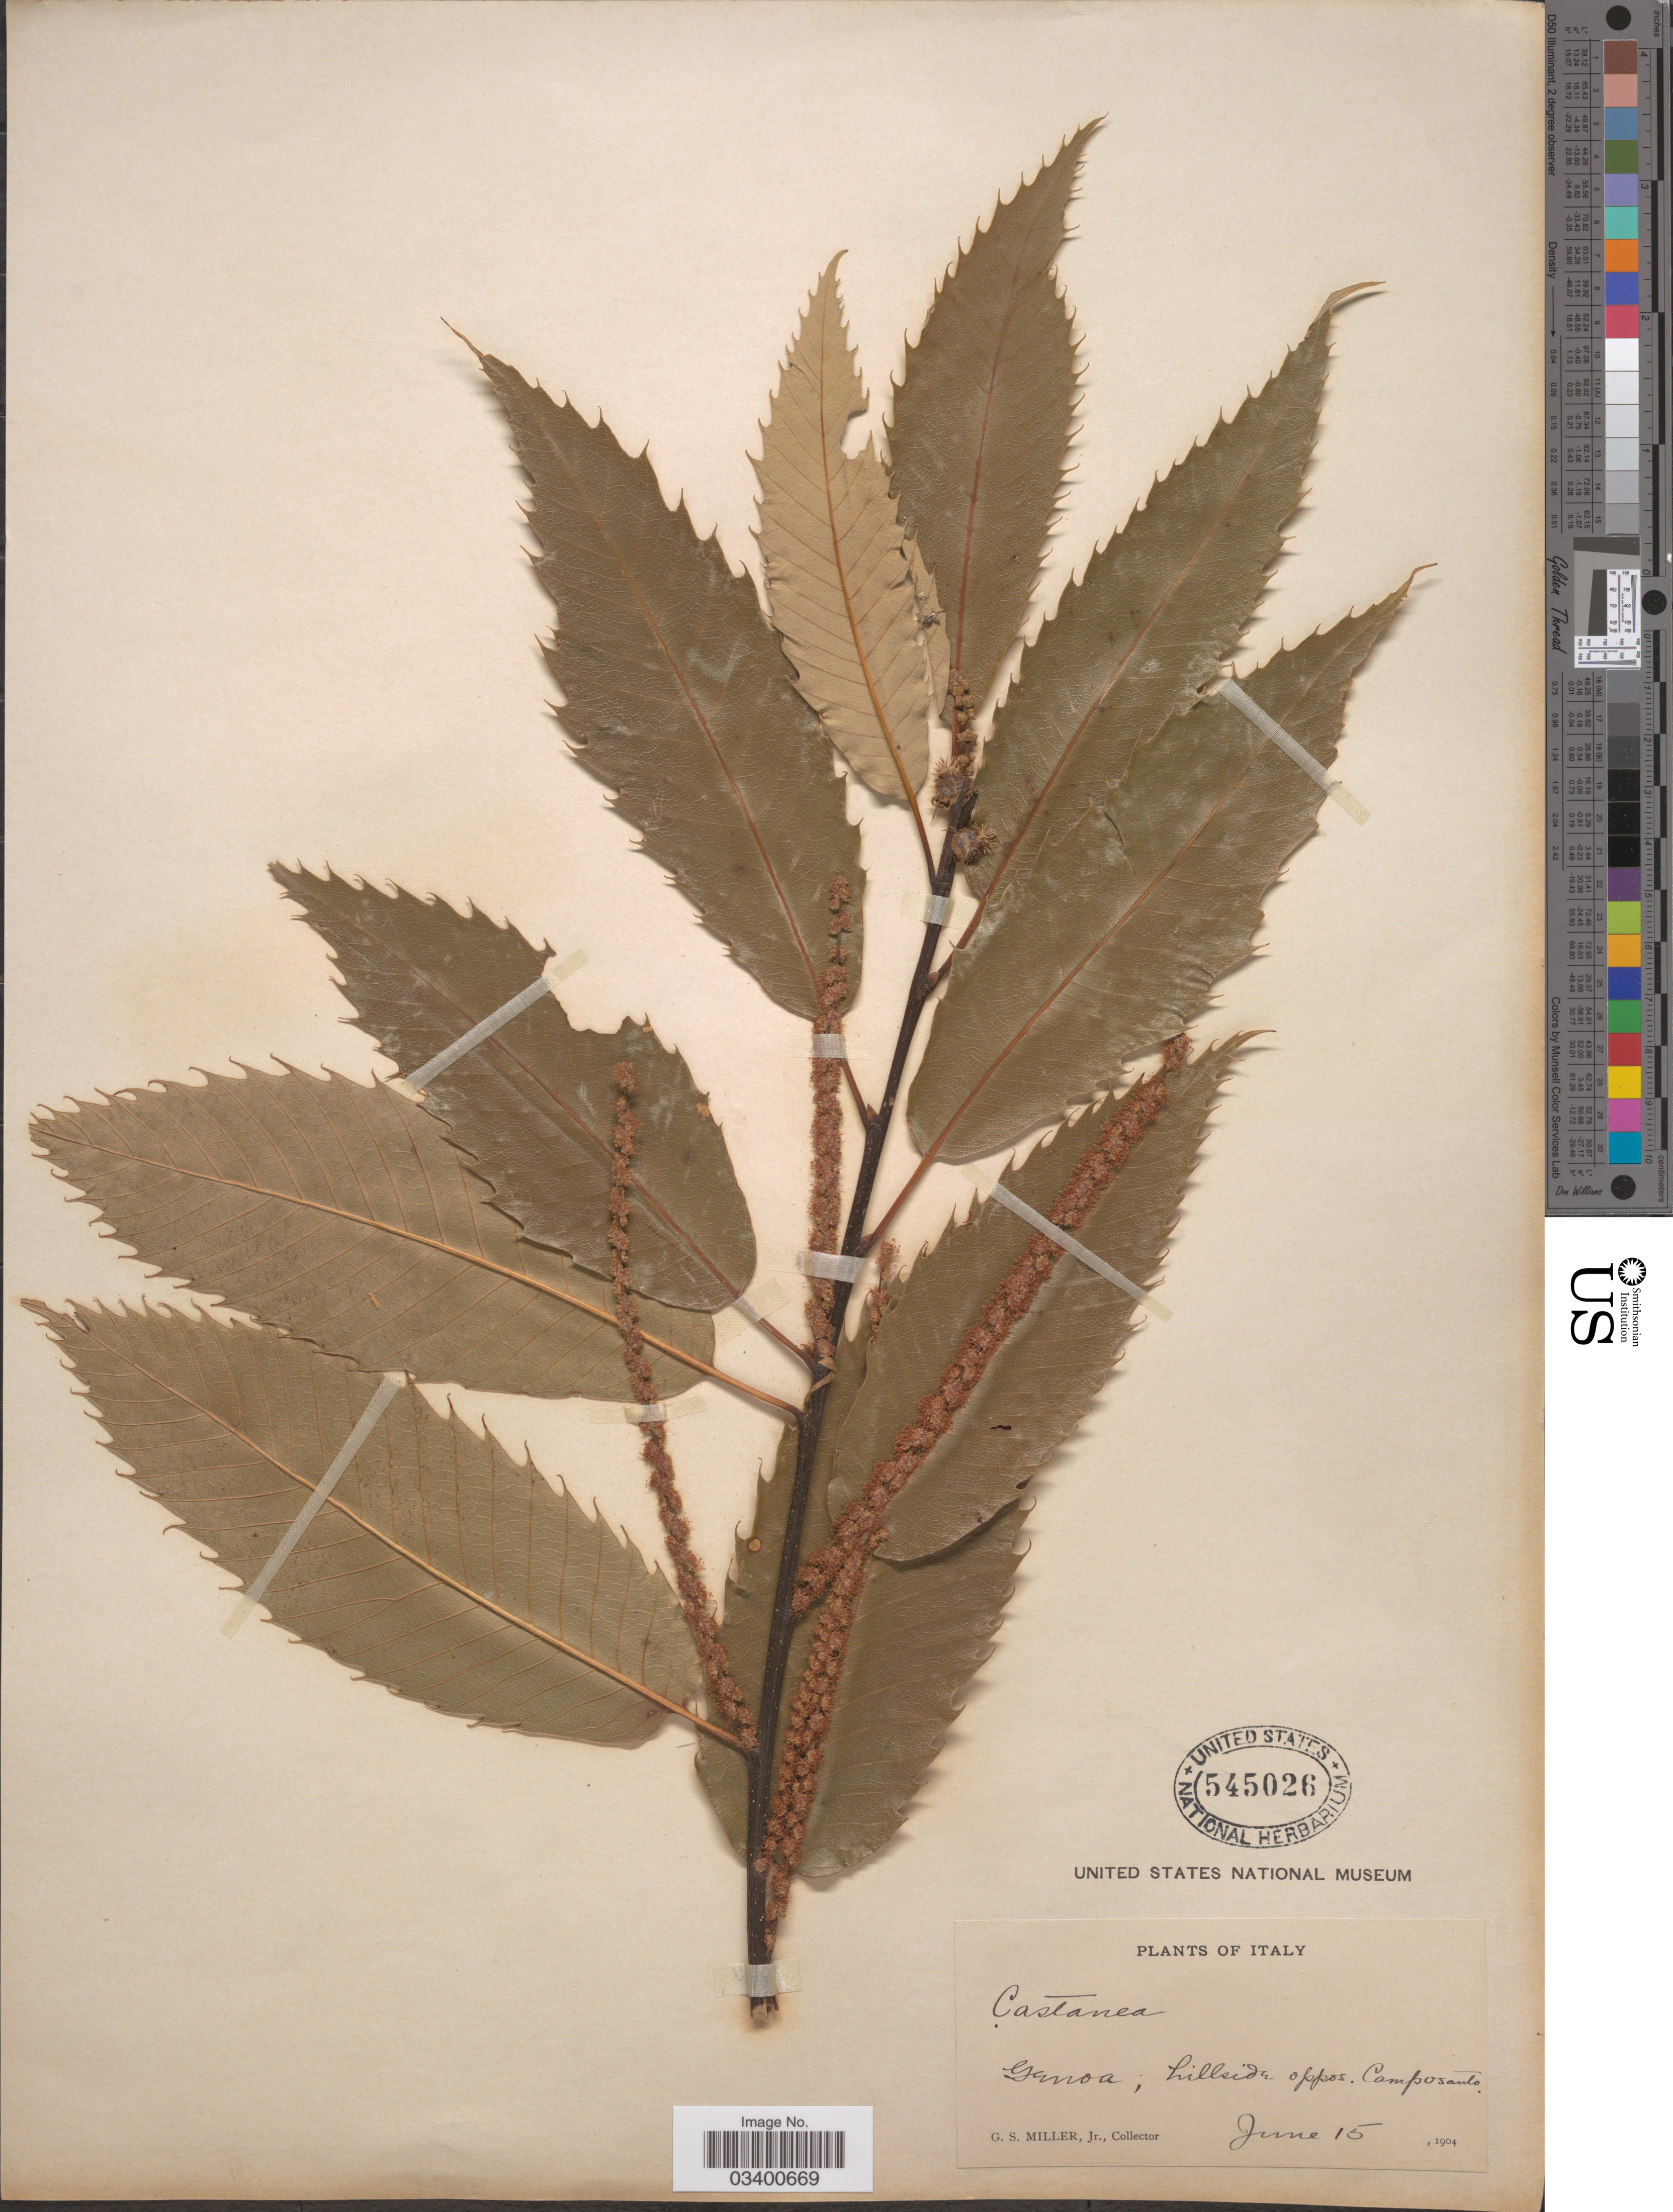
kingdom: Plantae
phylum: Tracheophyta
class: Magnoliopsida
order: Fagales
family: Fagaceae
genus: Castanea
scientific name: Castanea sativa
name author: Mill.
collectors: G. S. Miller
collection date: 1904-06-15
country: Italy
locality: Genoa, hillside oppos. Camposanto.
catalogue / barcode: US 545026